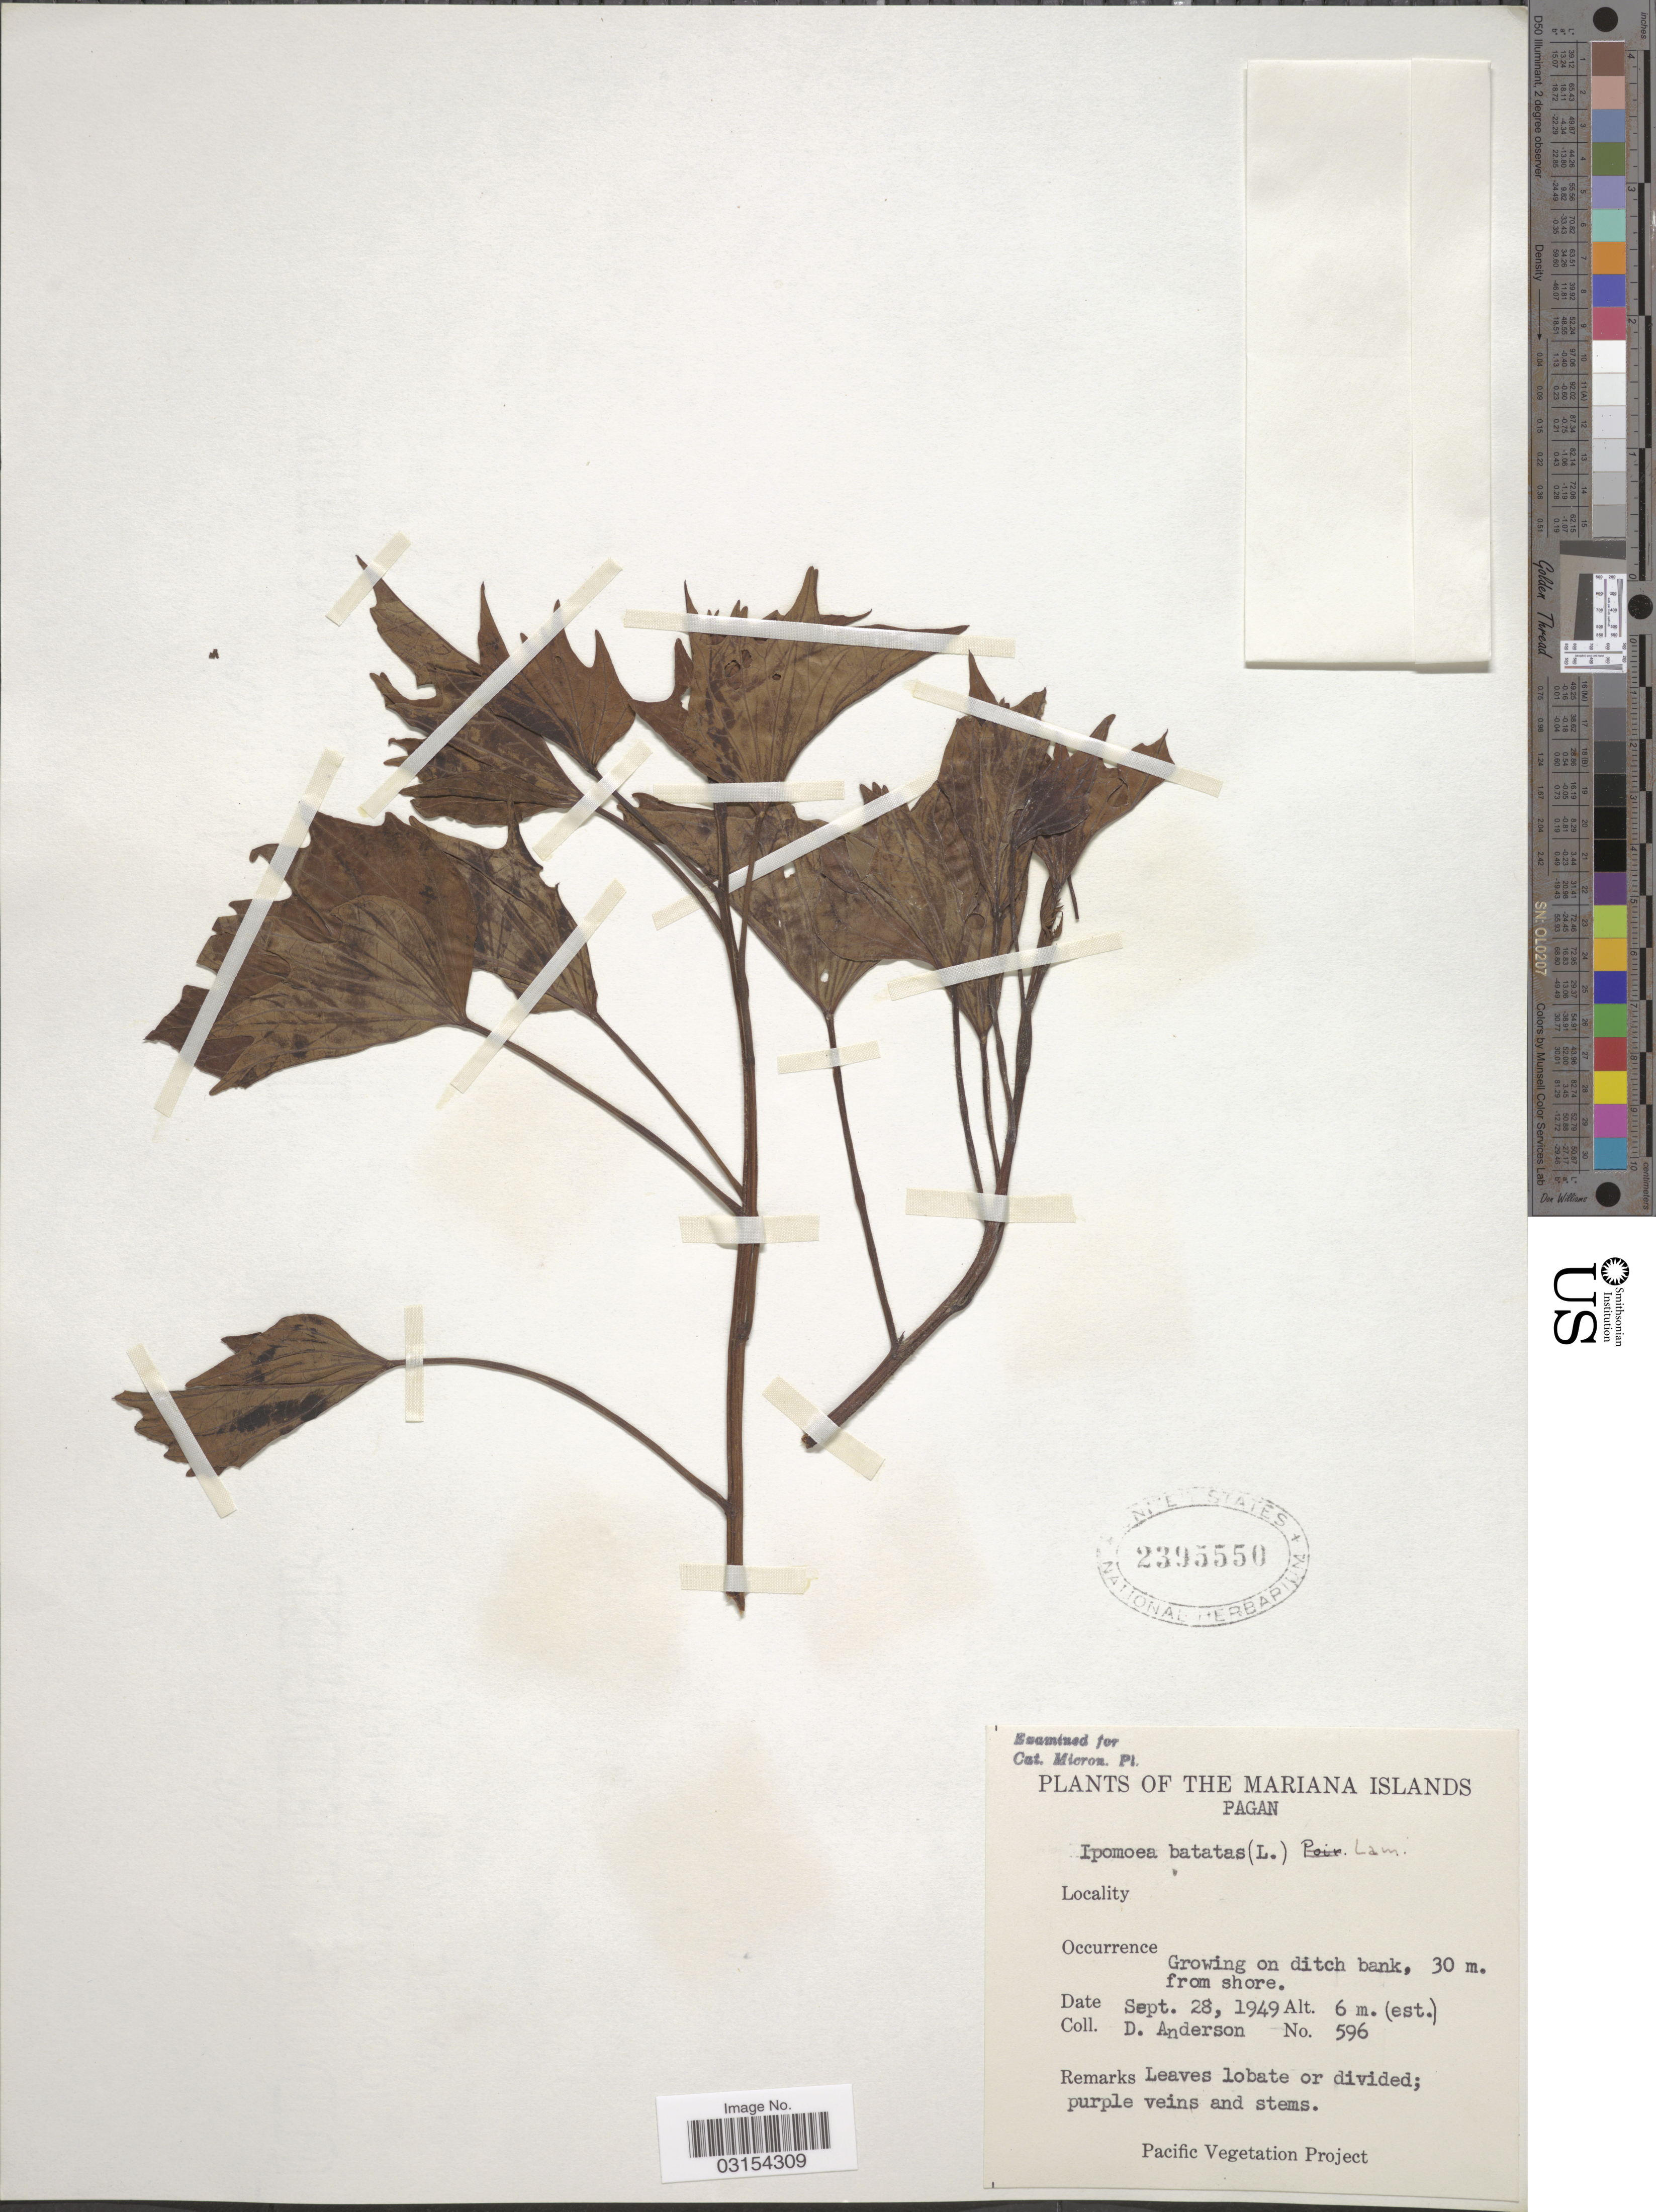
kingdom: Plantae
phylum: Tracheophyta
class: Magnoliopsida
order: Solanales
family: Convolvulaceae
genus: Ipomoea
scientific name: Ipomoea batatas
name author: (L.) Lam.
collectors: D. Anderson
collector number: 596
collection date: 1949-09-28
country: Northern Mariana Islands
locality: The Mariana Islands. Pagan. Ditch bank, 30 m. from shore.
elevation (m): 6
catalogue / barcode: US 2395550